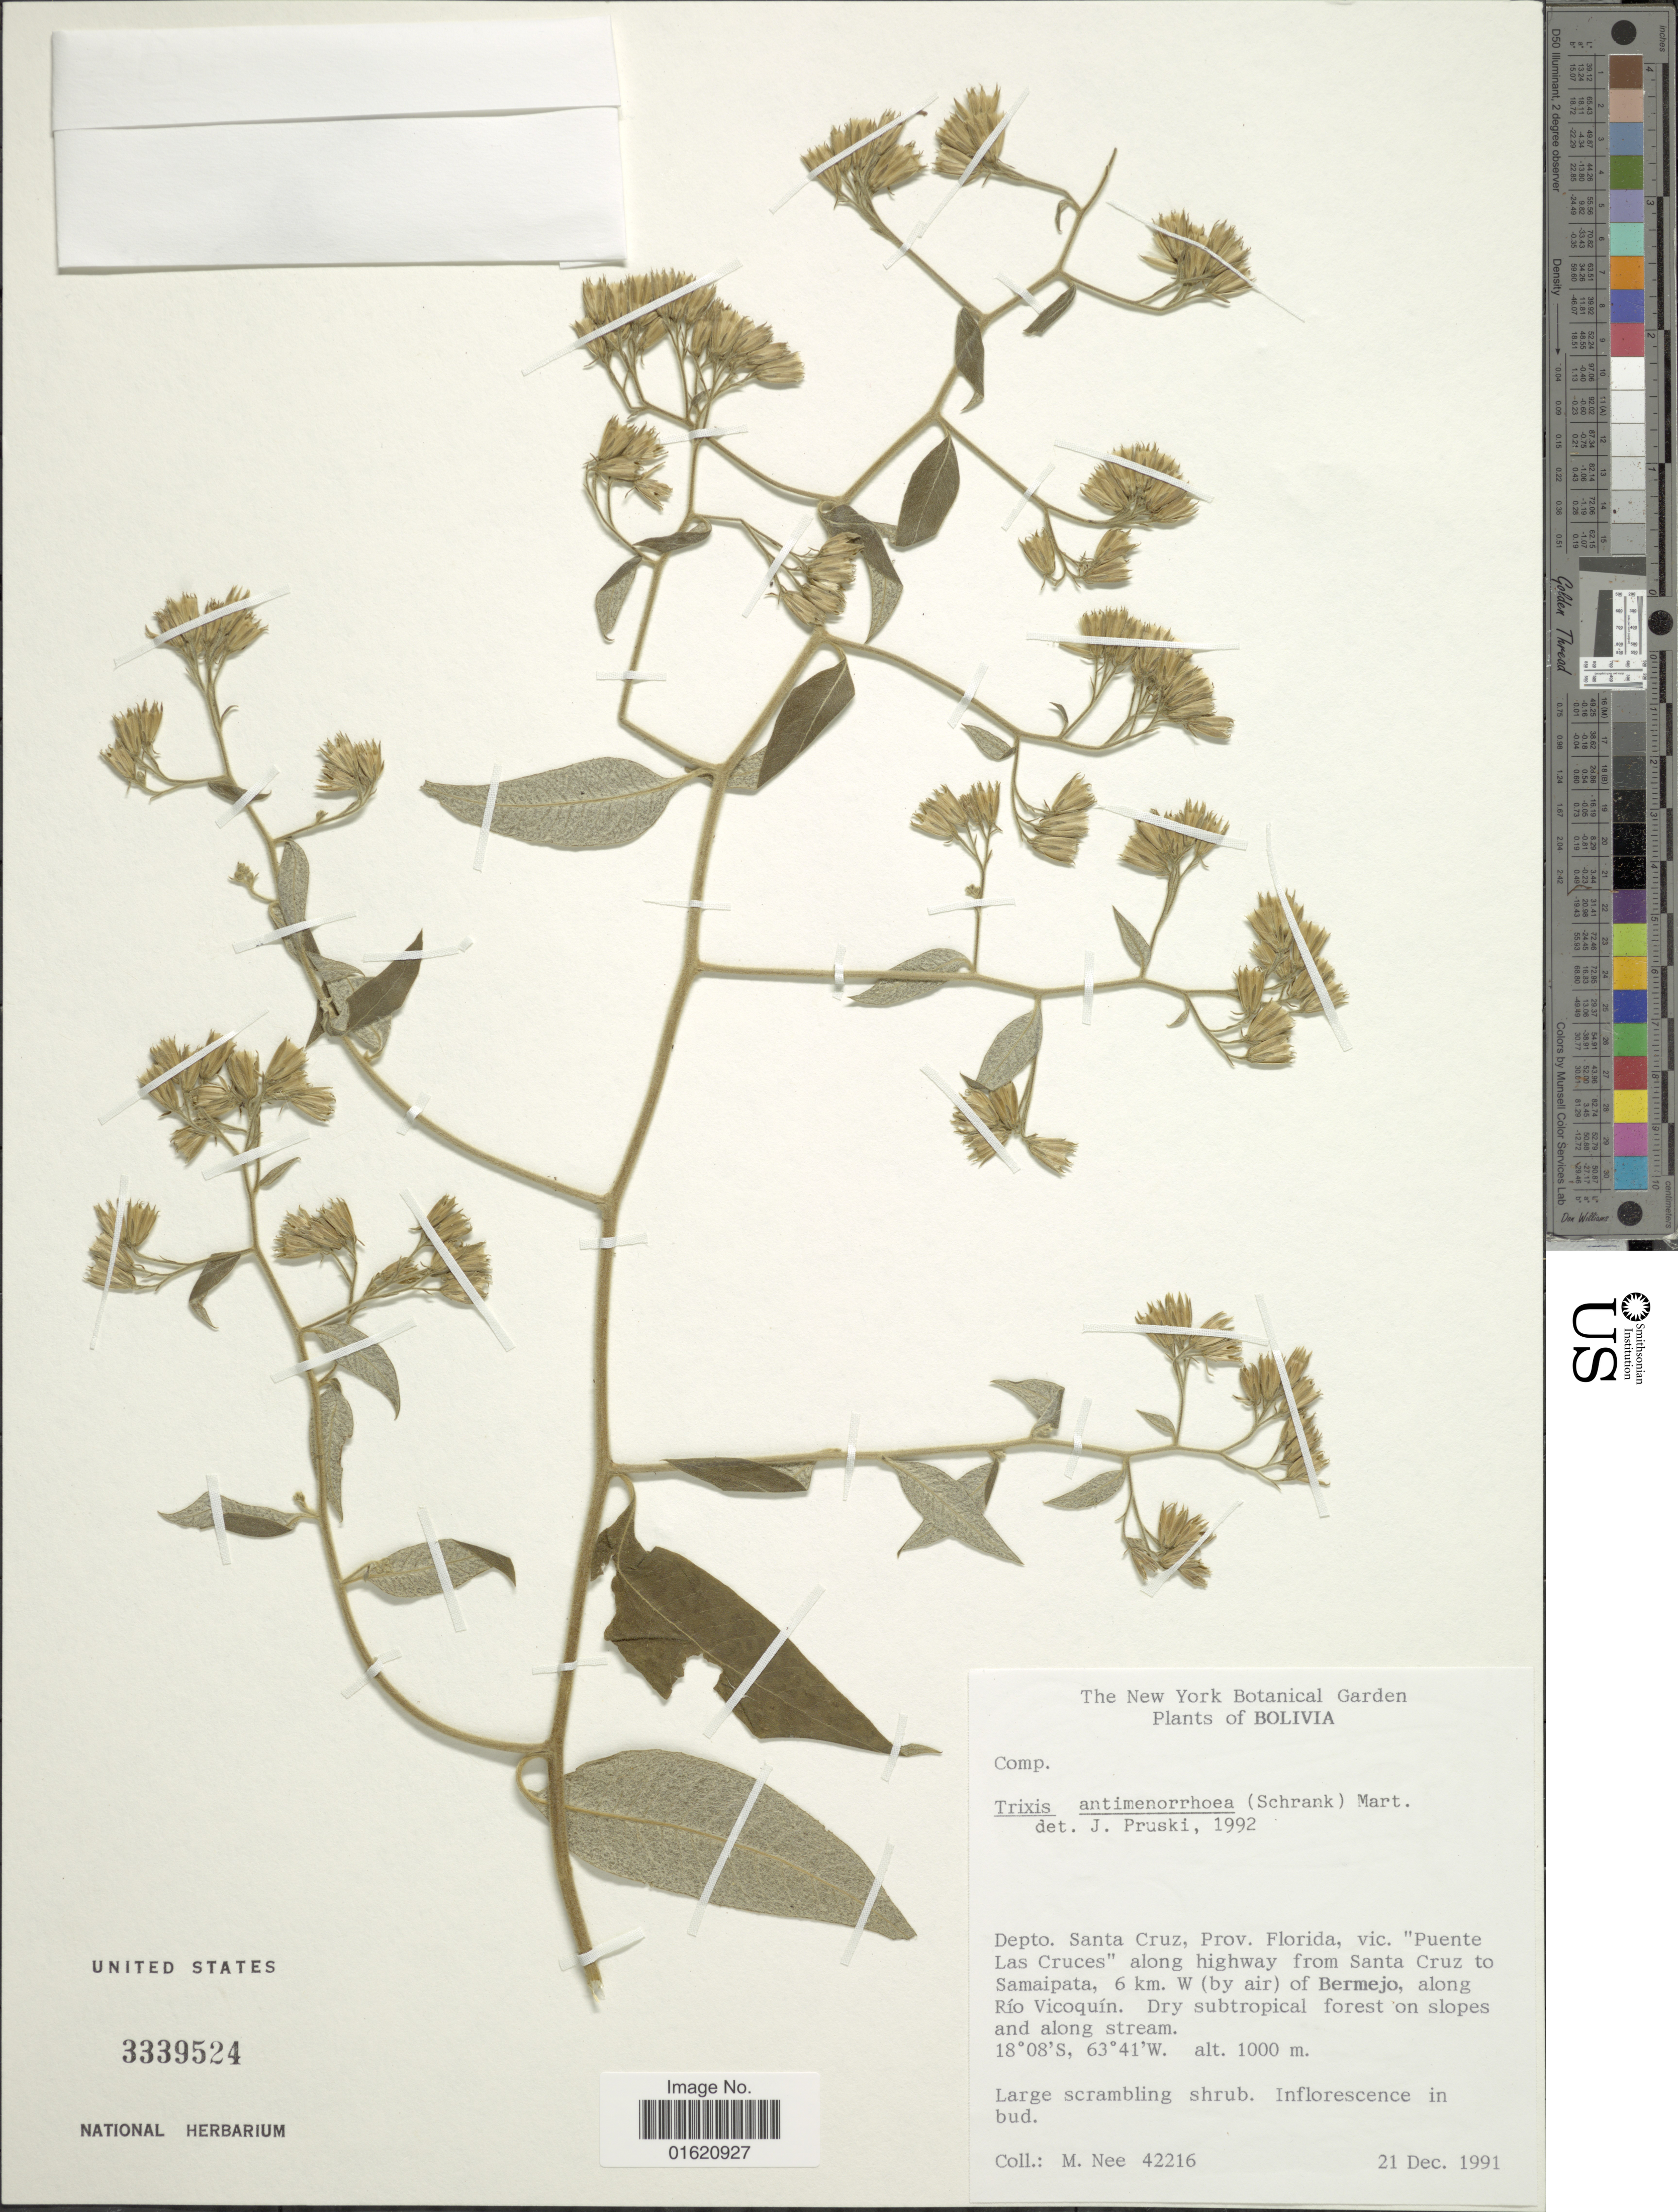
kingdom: Plantae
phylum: Tracheophyta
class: Magnoliopsida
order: Asterales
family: Asteraceae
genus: Trixis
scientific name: Trixis antimenorrhoea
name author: (Schrank) Mart. ex Kuntze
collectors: M. Nee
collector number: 42216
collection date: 1991-12-21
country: Bolivia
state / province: Santa Cruz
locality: Prov. Florida, vic. "Puente Las Cruces" along highway from Santa Cruz to Samaipata, 6 km.W (by air) of Bermejo, along Río Vicoquín, dry subtropical forest on slopes and along stream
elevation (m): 1000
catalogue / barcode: US 3339524